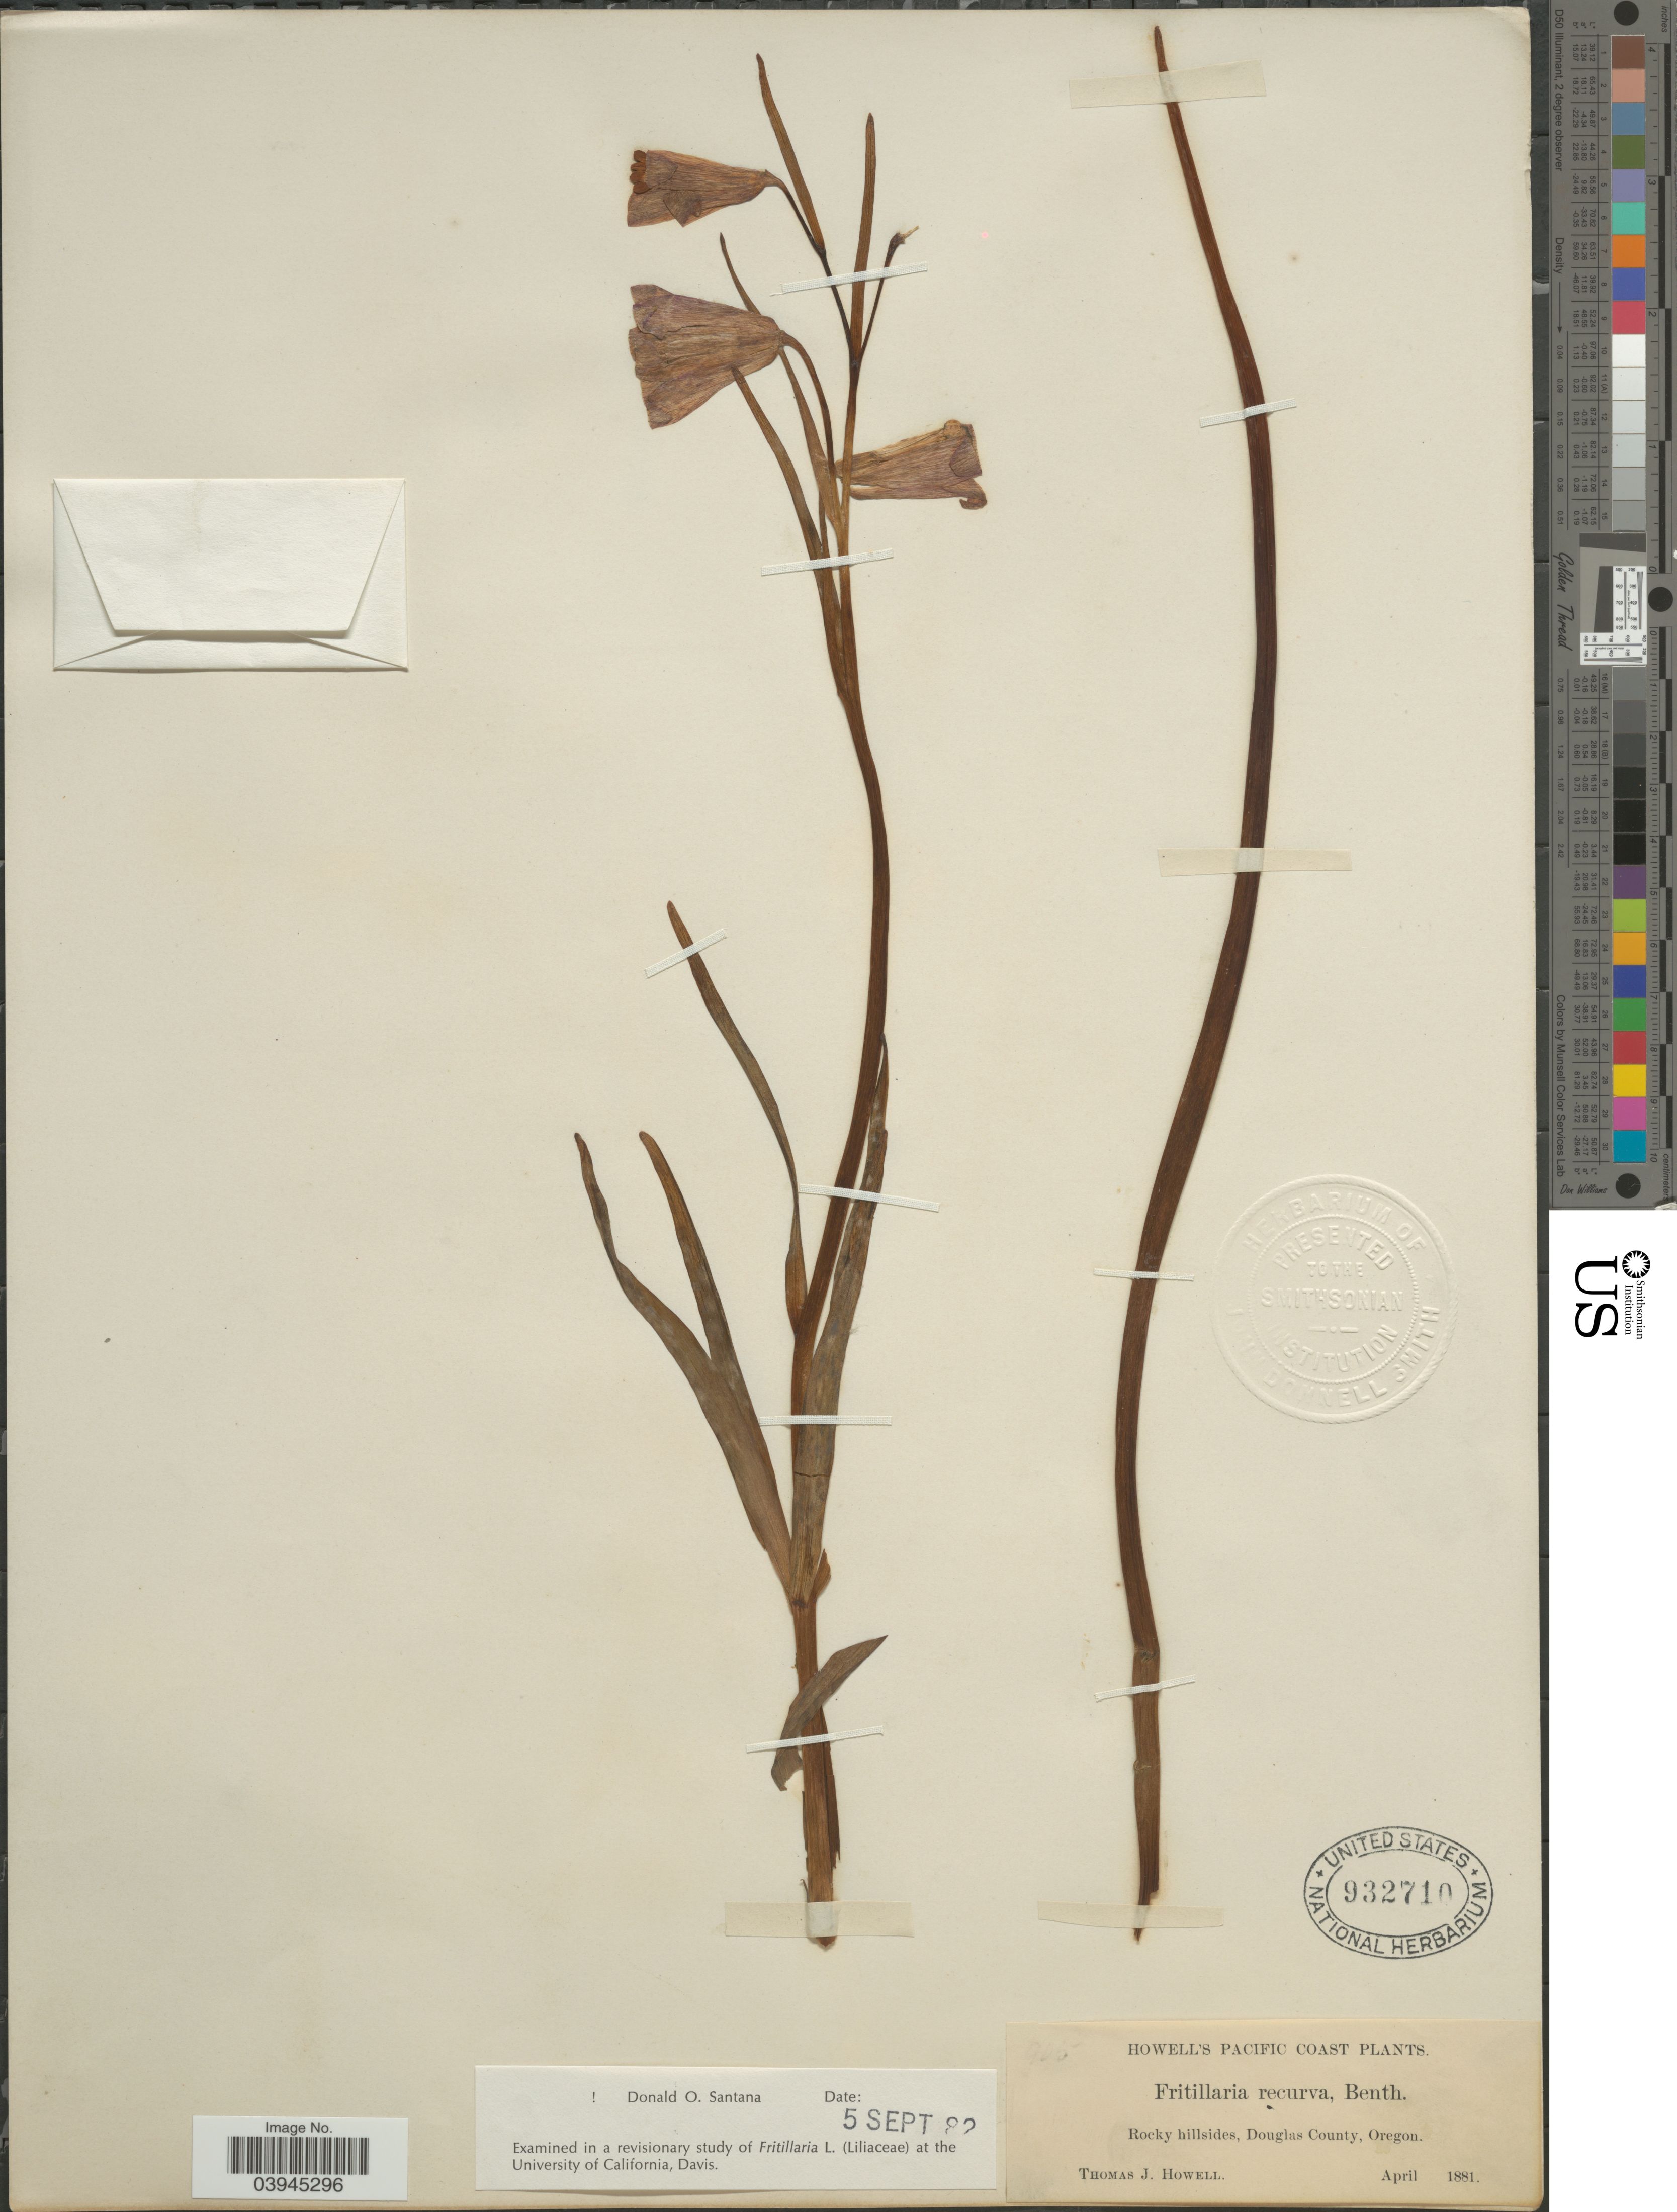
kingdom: Plantae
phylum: Tracheophyta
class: Liliopsida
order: Liliales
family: Liliaceae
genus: Fritillaria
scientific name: Fritillaria recurva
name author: Benth.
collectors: T. J. Howell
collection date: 1881-04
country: United States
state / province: Oregon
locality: Pacific Coast. Douglas County.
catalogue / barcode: US 932710